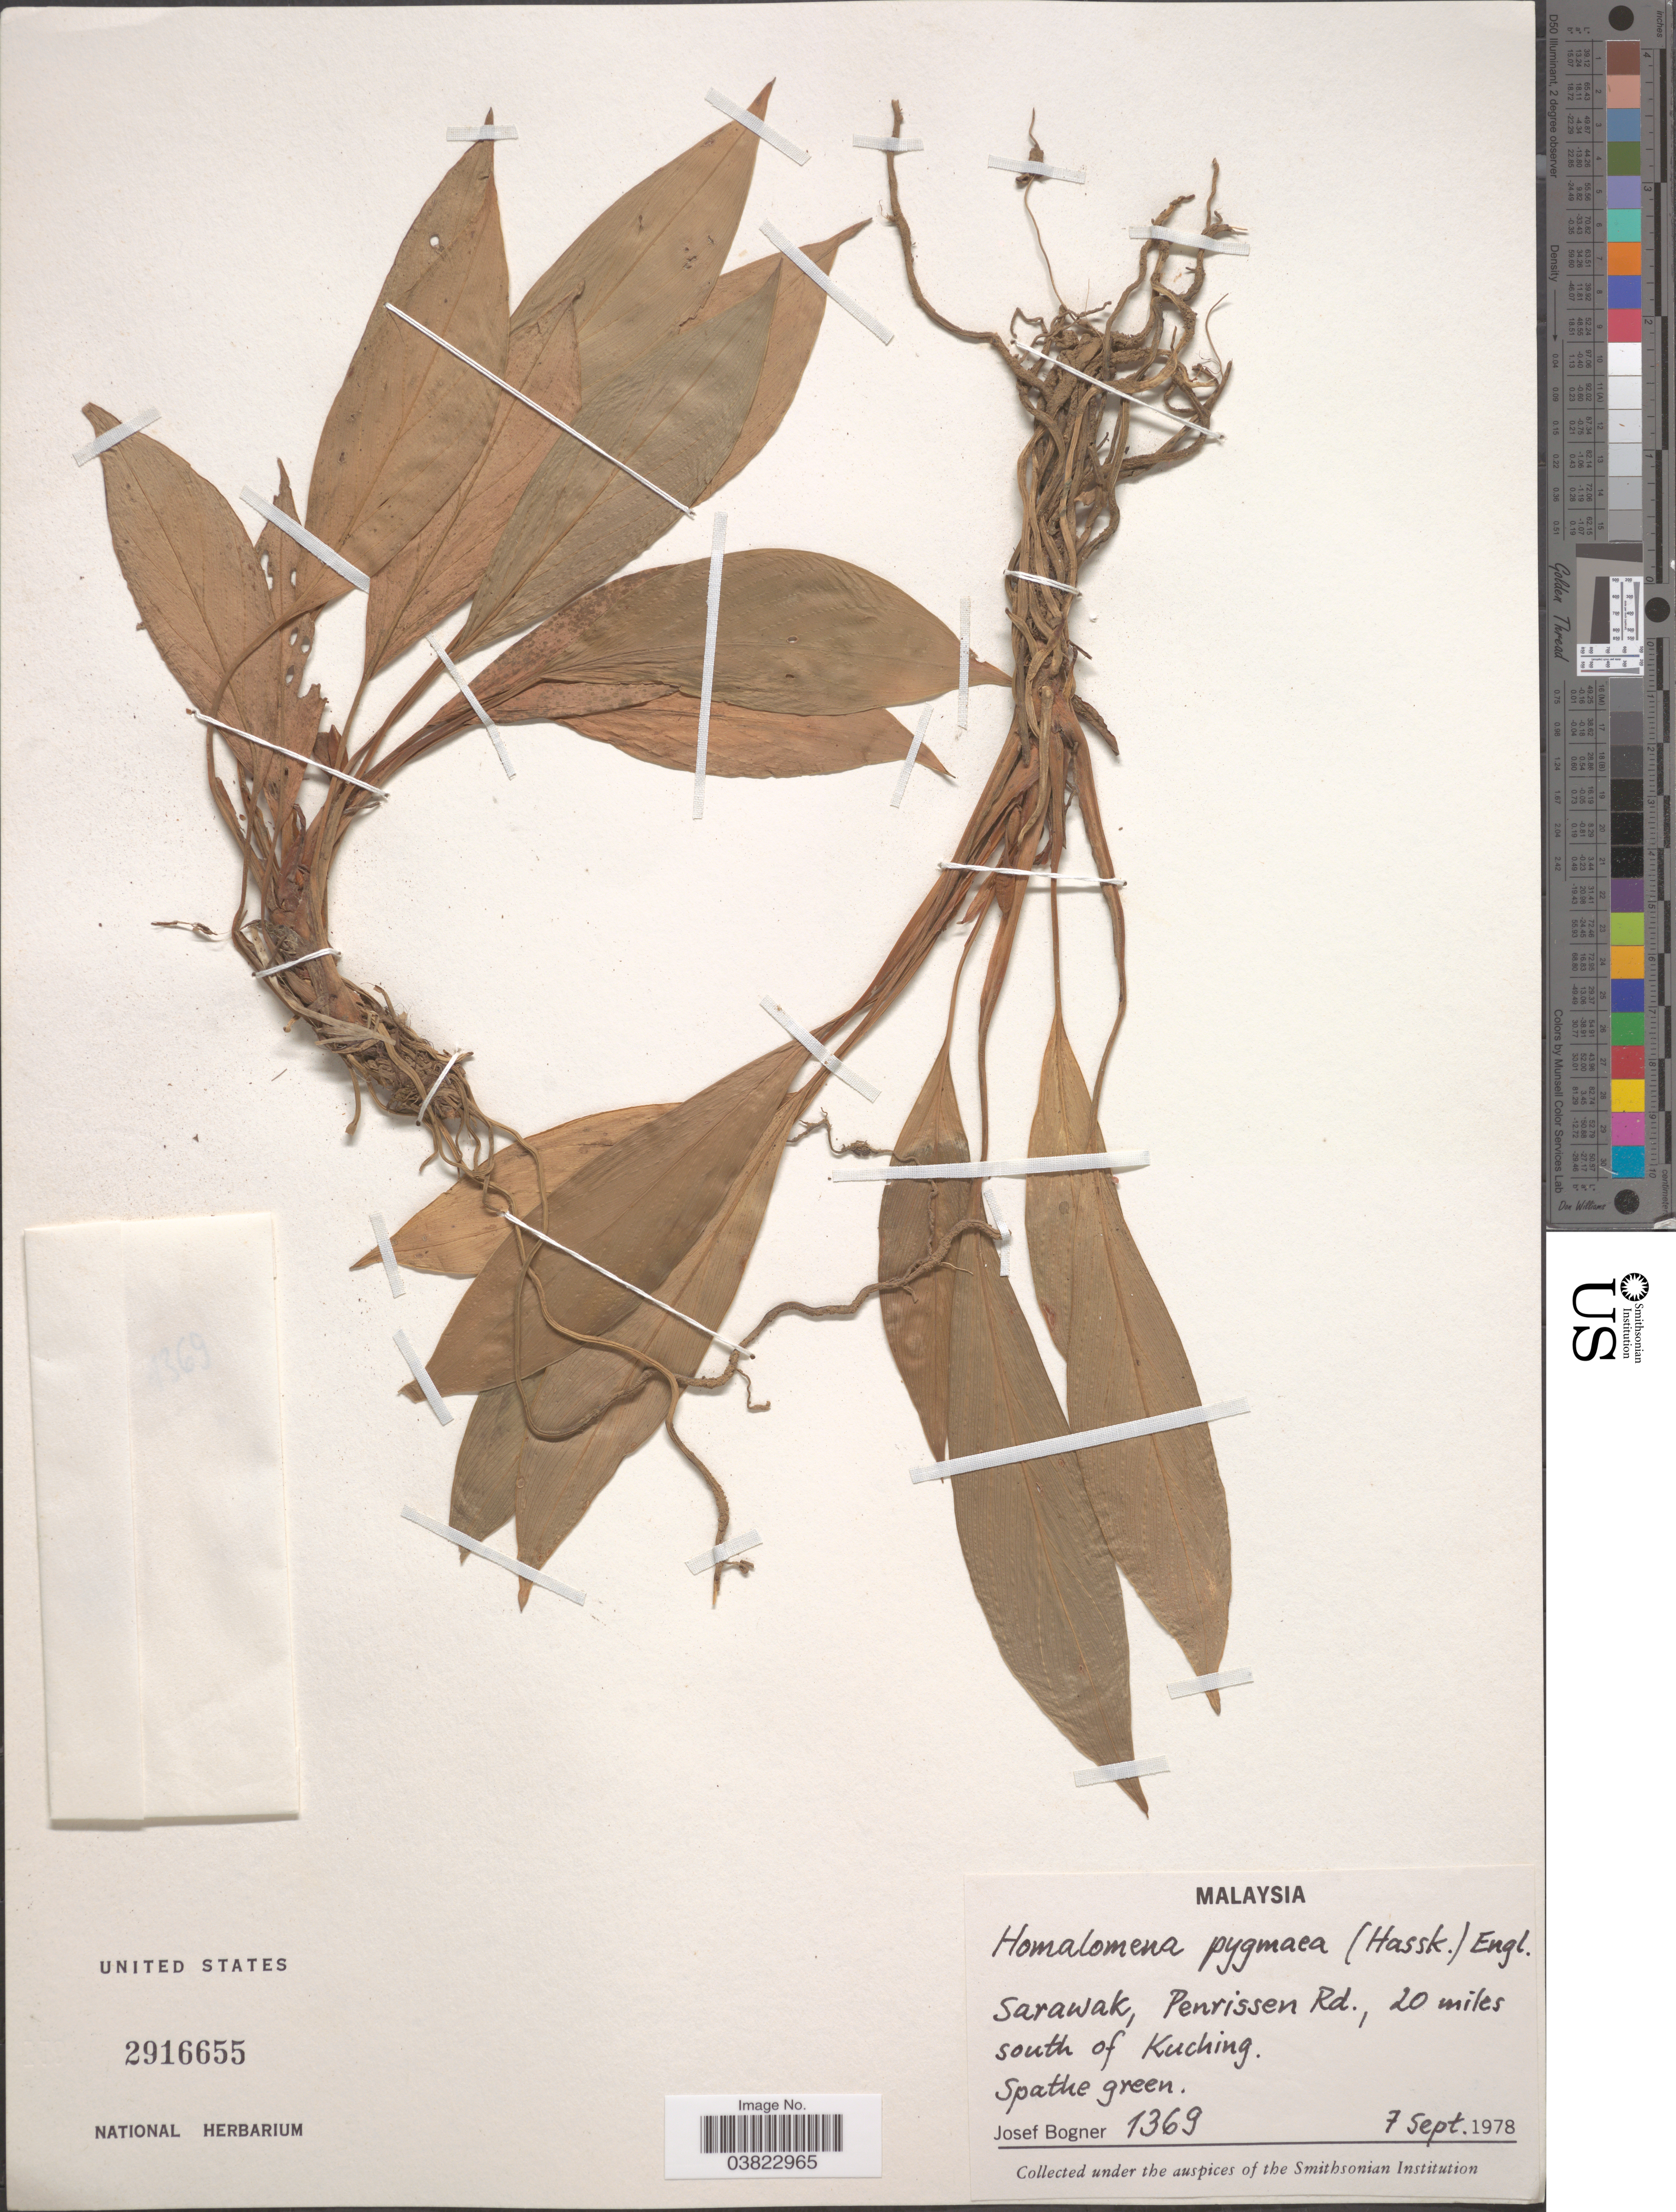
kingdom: Plantae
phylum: Tracheophyta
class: Liliopsida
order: Alismatales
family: Araceae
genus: Homalomena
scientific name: Homalomena pygmaea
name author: (Hassk.) Engl.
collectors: J. Bogner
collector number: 1369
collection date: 1978-09-07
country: Malaysia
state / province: Sarawak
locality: Penrissen Rd. 20 miles south of Kuching.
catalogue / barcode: US 2916655